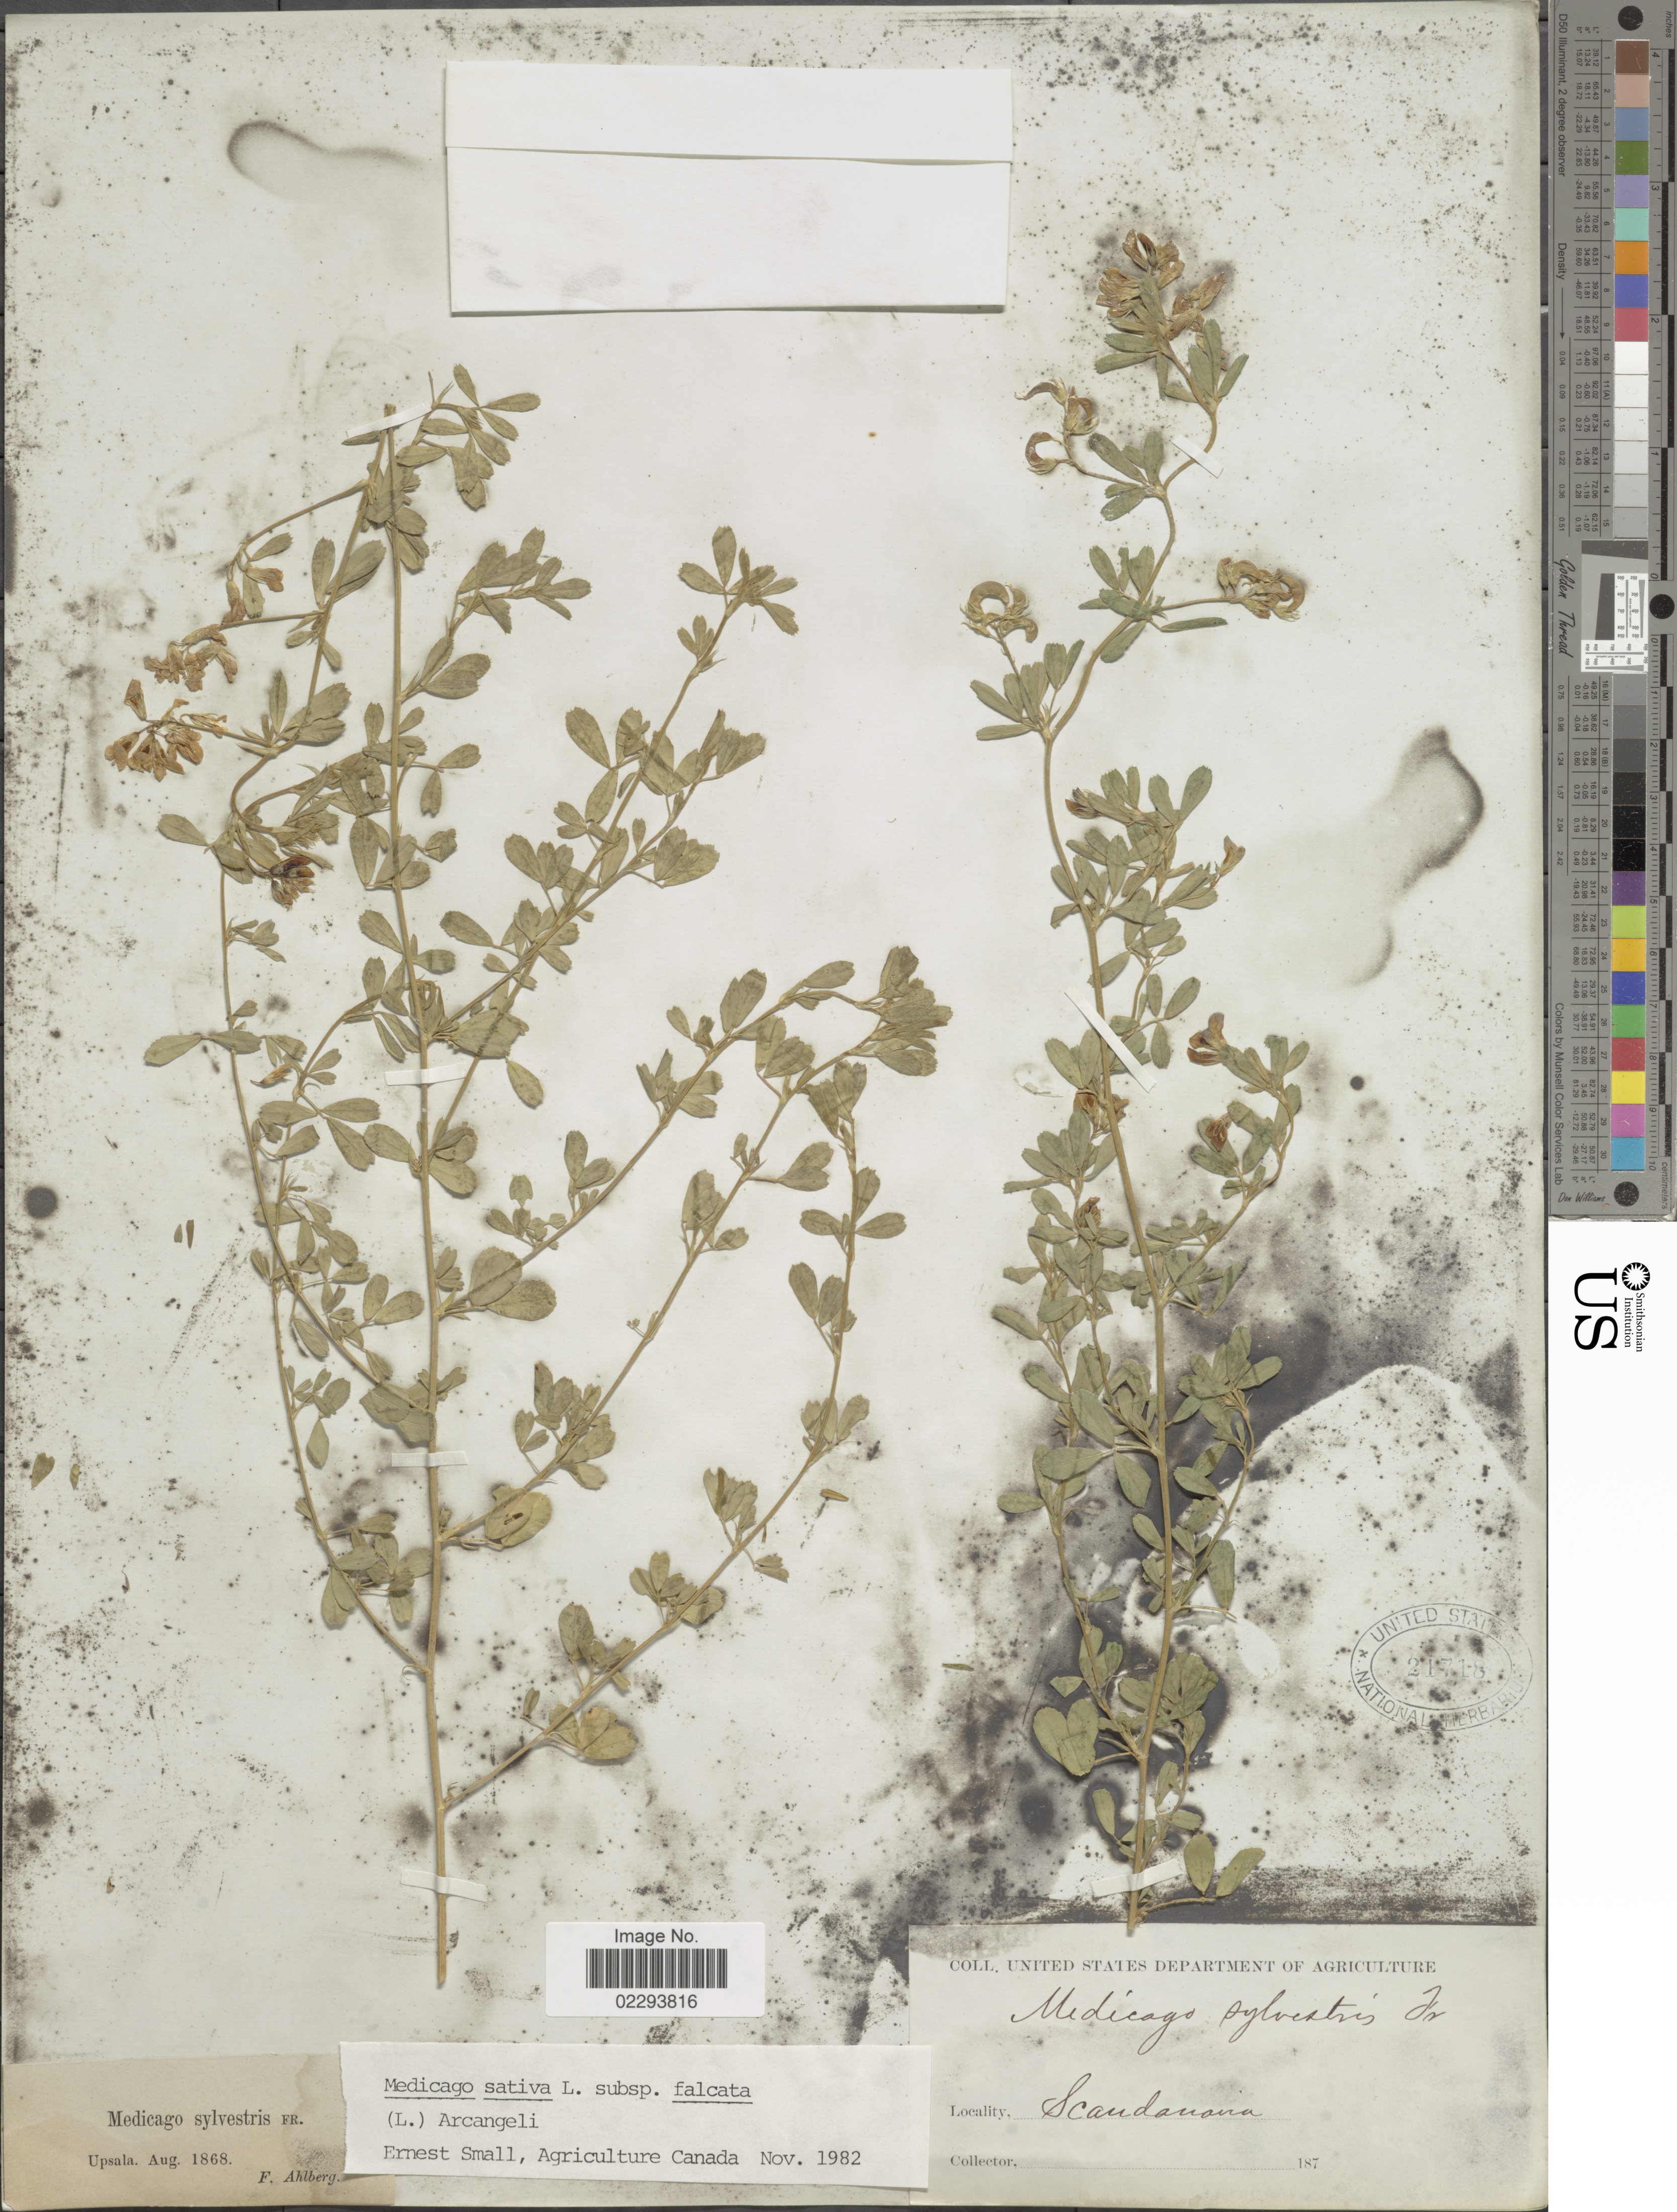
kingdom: Plantae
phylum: Tracheophyta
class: Magnoliopsida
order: Fabales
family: Fabaceae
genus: Medicago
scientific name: Medicago sativa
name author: L.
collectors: F. Ahlberg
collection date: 1868-08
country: Sweden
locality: Upsala, Scandinavia.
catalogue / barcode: US 21718